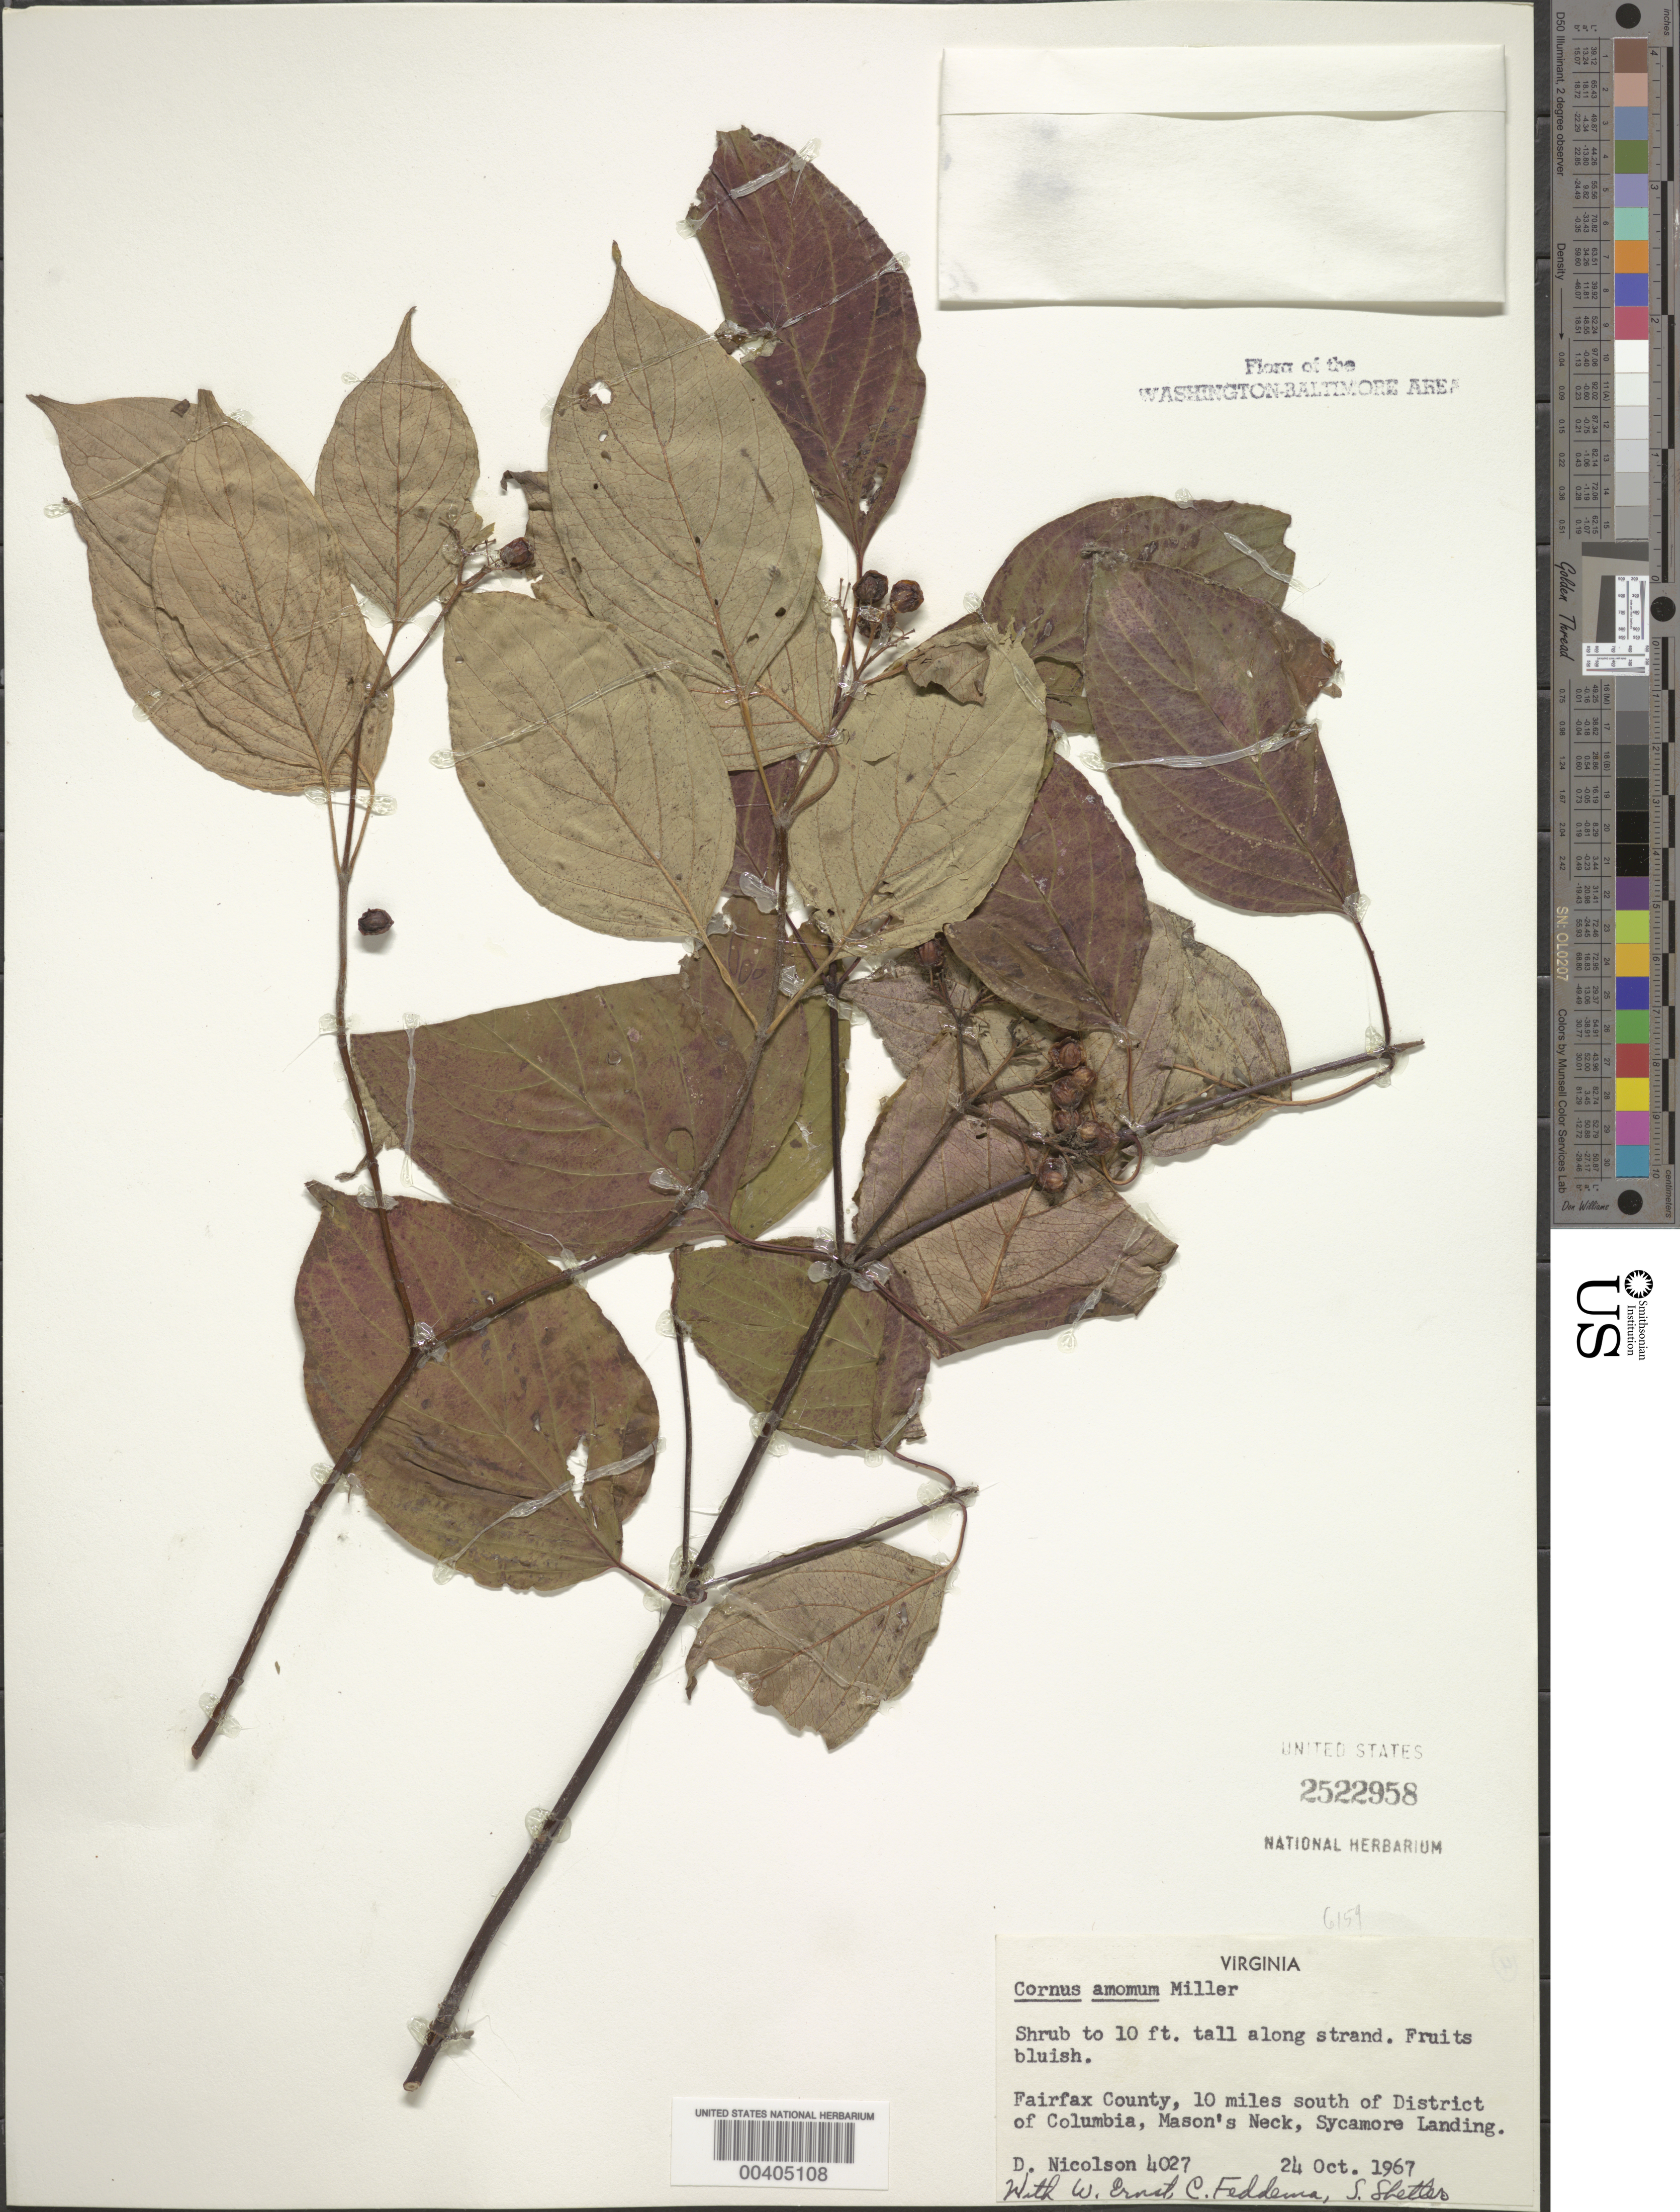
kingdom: Plantae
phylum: Tracheophyta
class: Magnoliopsida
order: Cornales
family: Cornaceae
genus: Cornus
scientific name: Cornus amomum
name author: Mill.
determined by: Wilson, J. S., (MICH), University of Michigan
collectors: D. H. Nicolson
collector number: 6159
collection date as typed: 24 Oct 1967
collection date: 1967-10-24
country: United States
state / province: Virginia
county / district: Fairfax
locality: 10 mi. S of District of Columbia, Mason's Neck, Sycamore Landing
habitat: Strand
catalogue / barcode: US 2522958